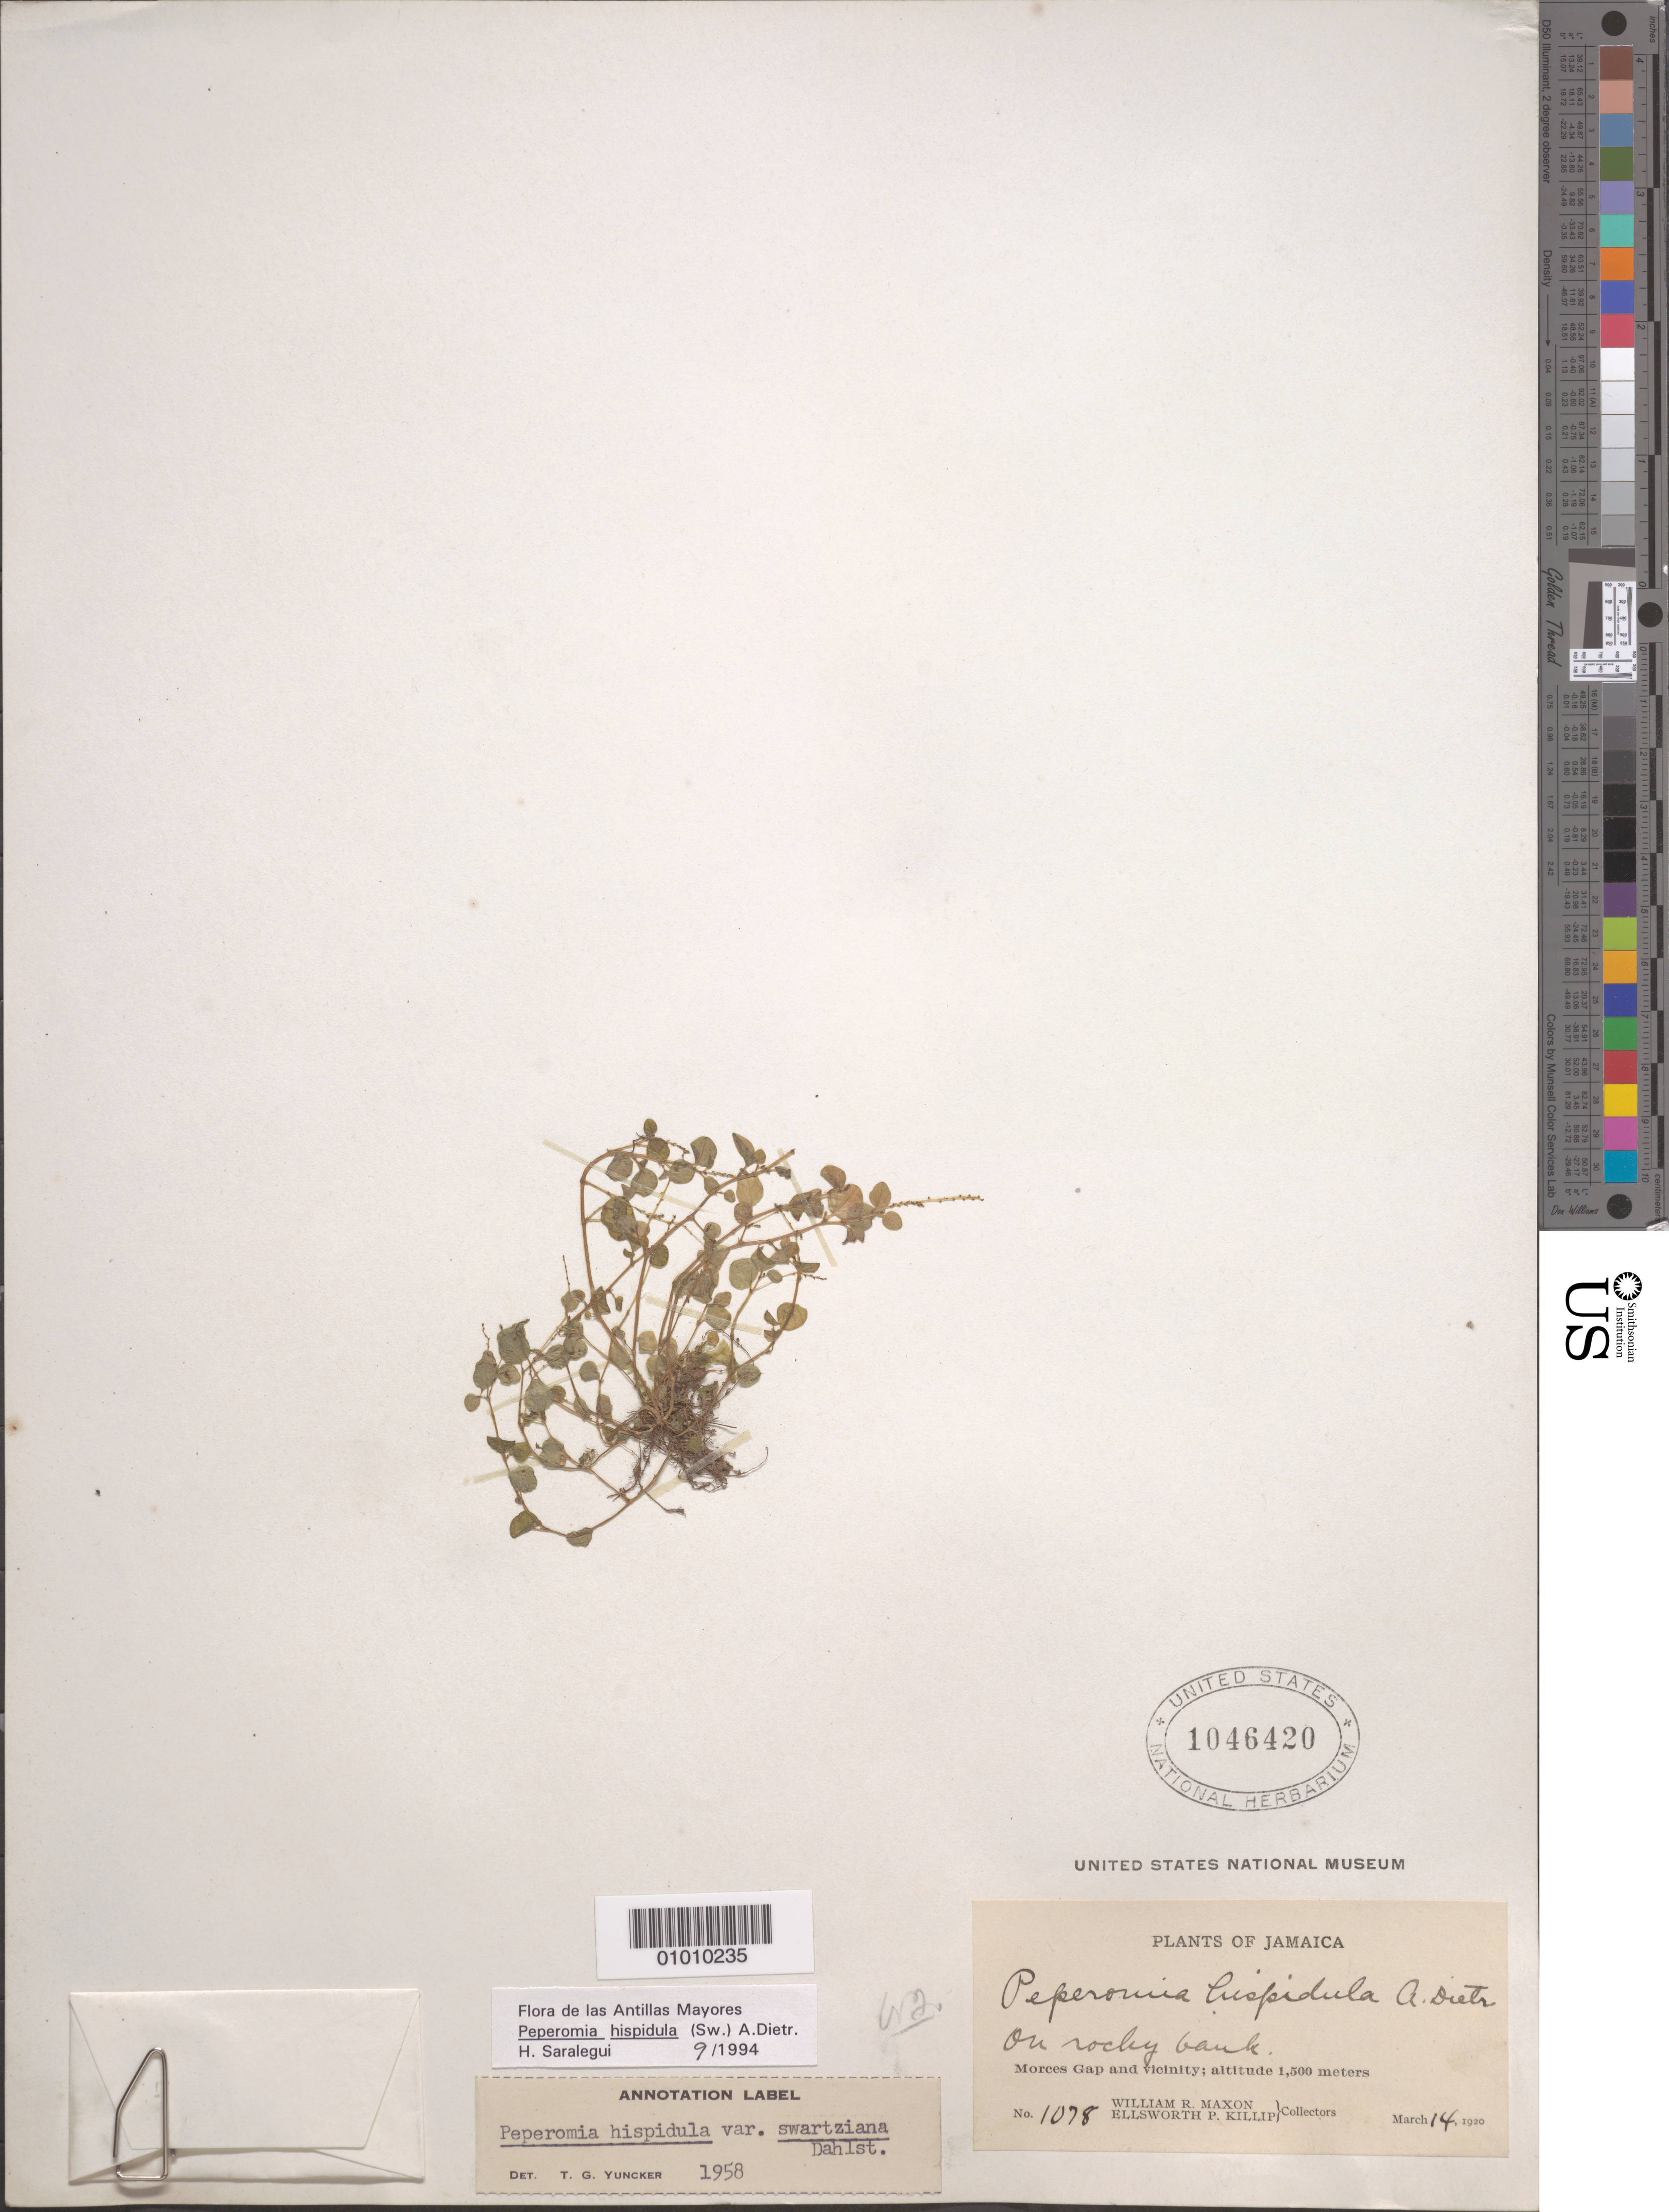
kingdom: Plantae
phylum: Tracheophyta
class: Magnoliopsida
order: Piperales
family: Piperaceae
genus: Peperomia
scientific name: Peperomia hispidula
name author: (Sw.) A. Dietr.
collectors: W. R. Maxon & E. P. Killip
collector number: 1078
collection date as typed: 14 Mar 1920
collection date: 1920-03-14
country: Jamaica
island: Jamaica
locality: On rocky bank. Morces Gap and vicinity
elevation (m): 1500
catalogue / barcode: US 1046420